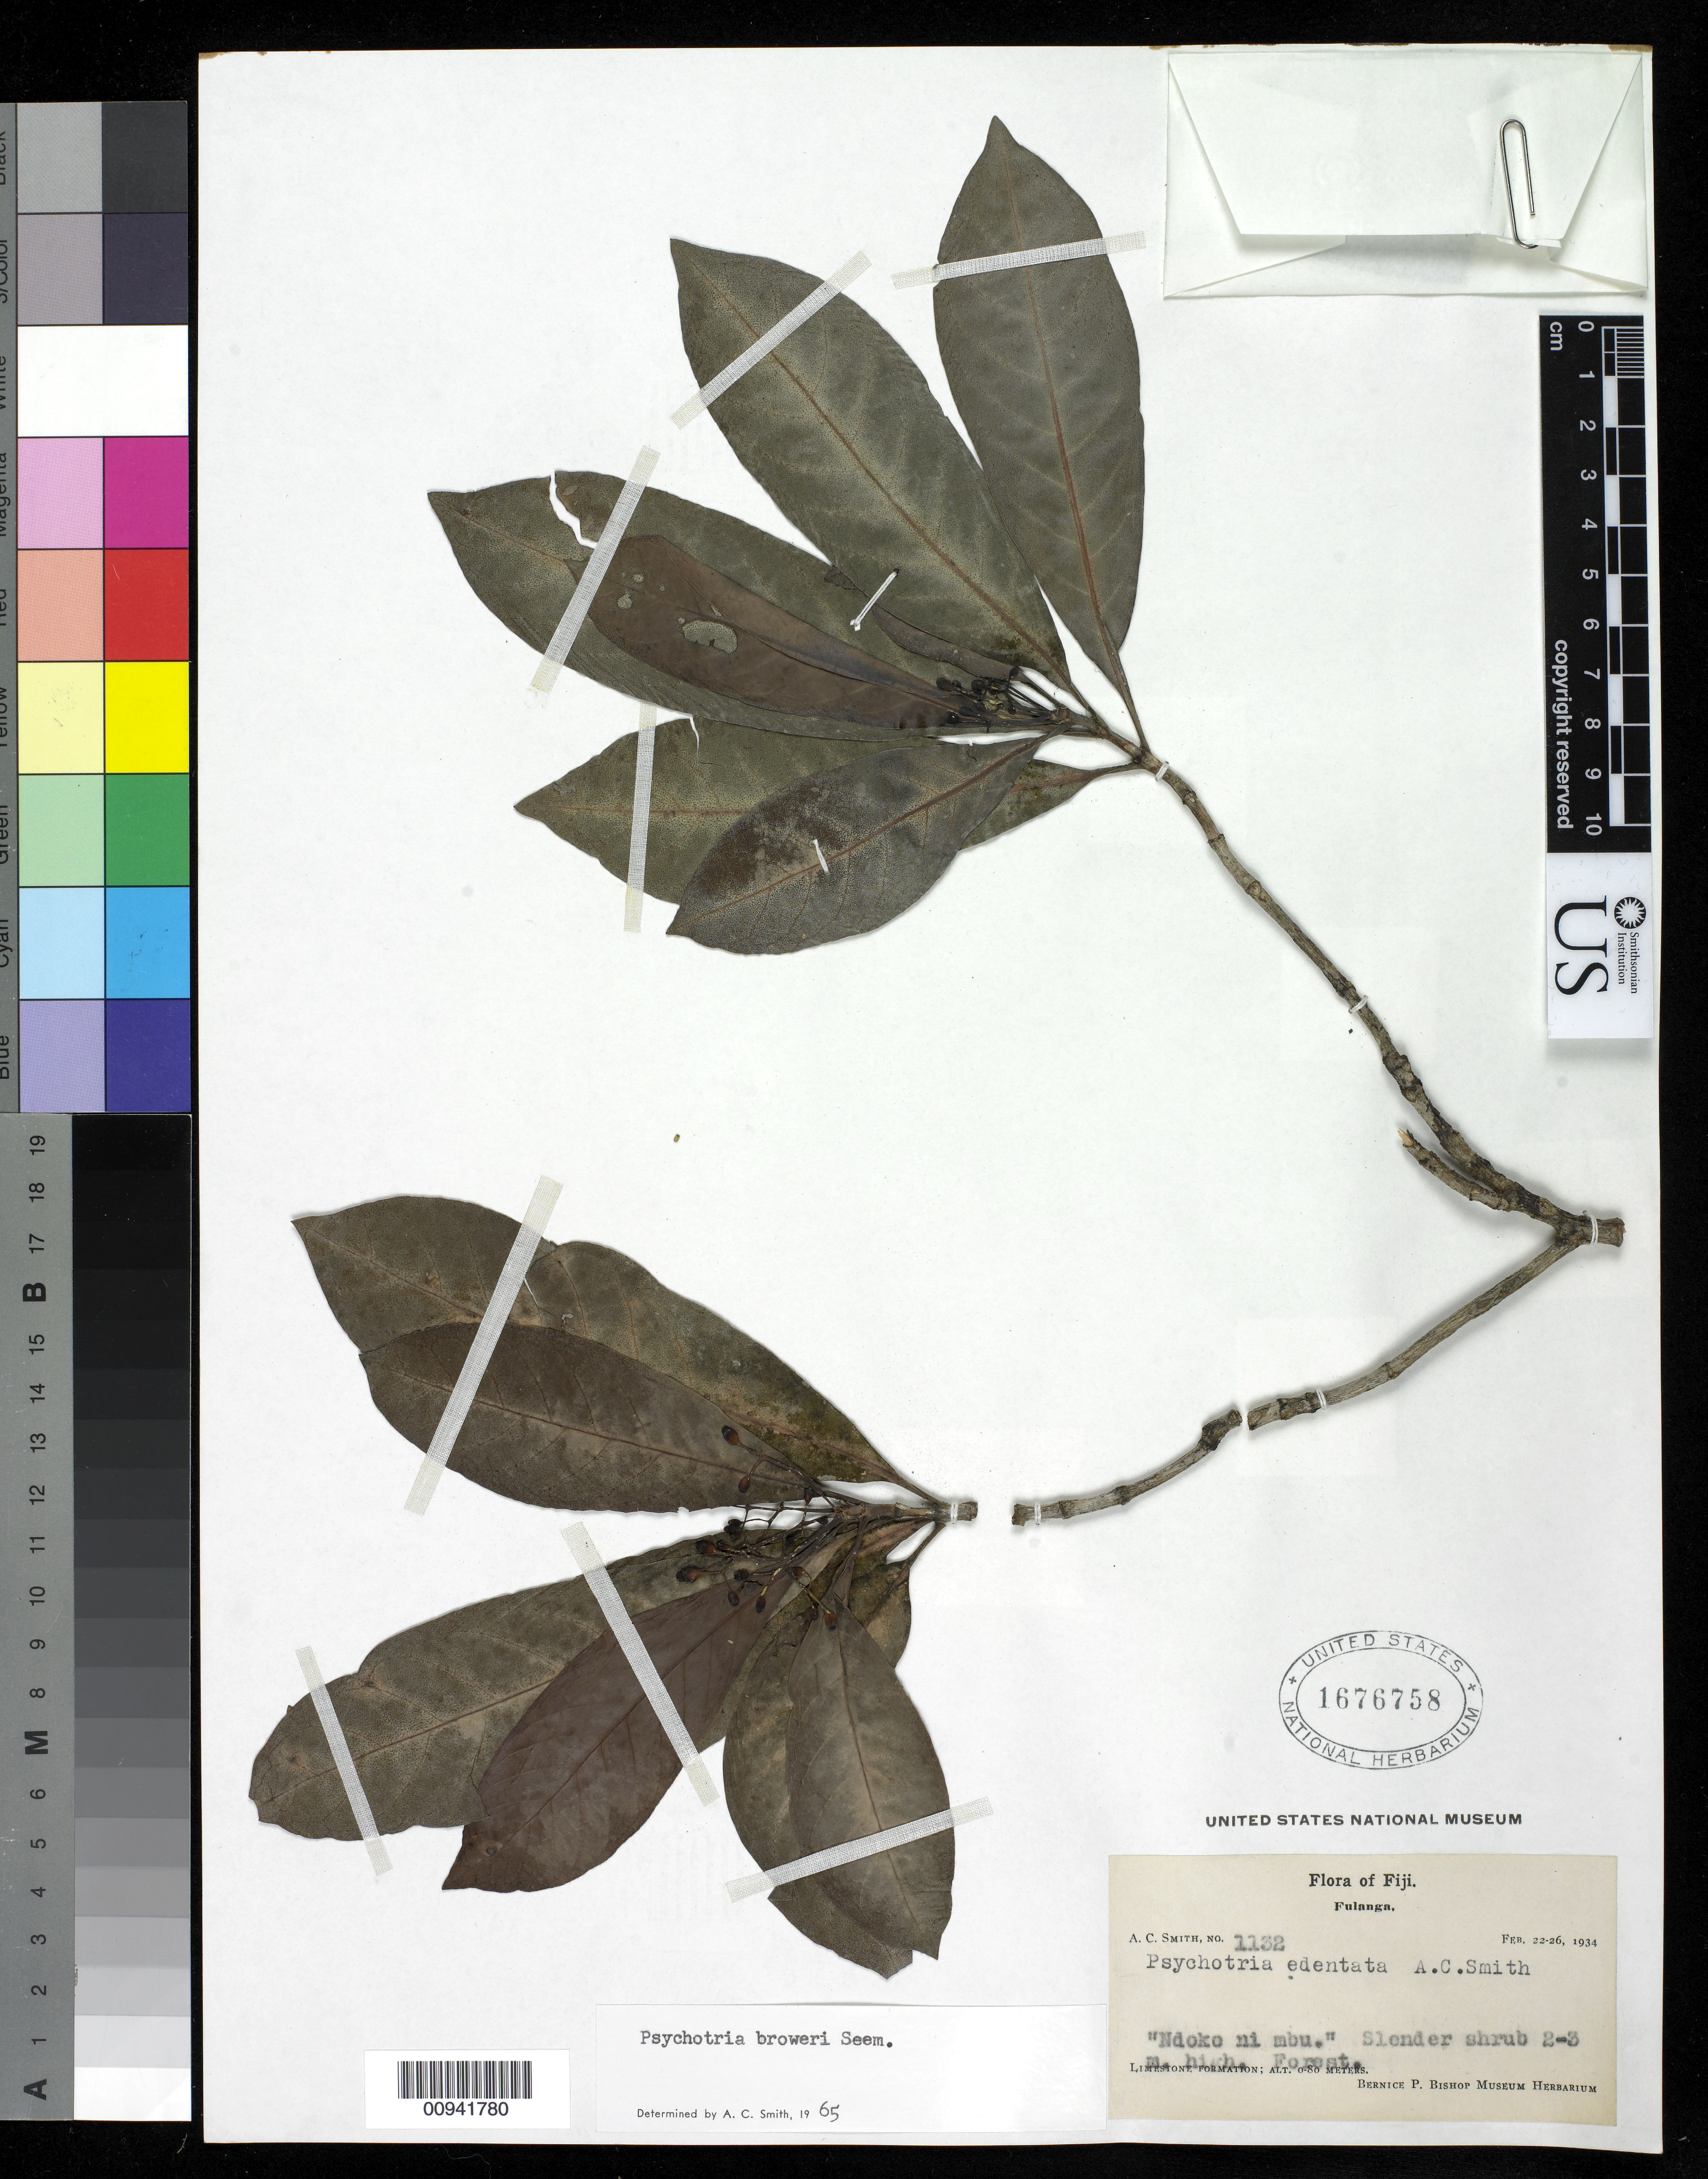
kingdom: Plantae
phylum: Tracheophyta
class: Magnoliopsida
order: Gentianales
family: Rubiaceae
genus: Psychotria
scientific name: Psychotria broweri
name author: Seem.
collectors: C. A. Smith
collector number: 1132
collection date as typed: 22 Feb 1934 to 26 Feb 1934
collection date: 1934-02-22/1934-02-26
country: Fiji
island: Fulaga [Fulanga]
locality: Fulanga; Limestone formation.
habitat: Forest.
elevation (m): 0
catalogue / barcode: US 1676758